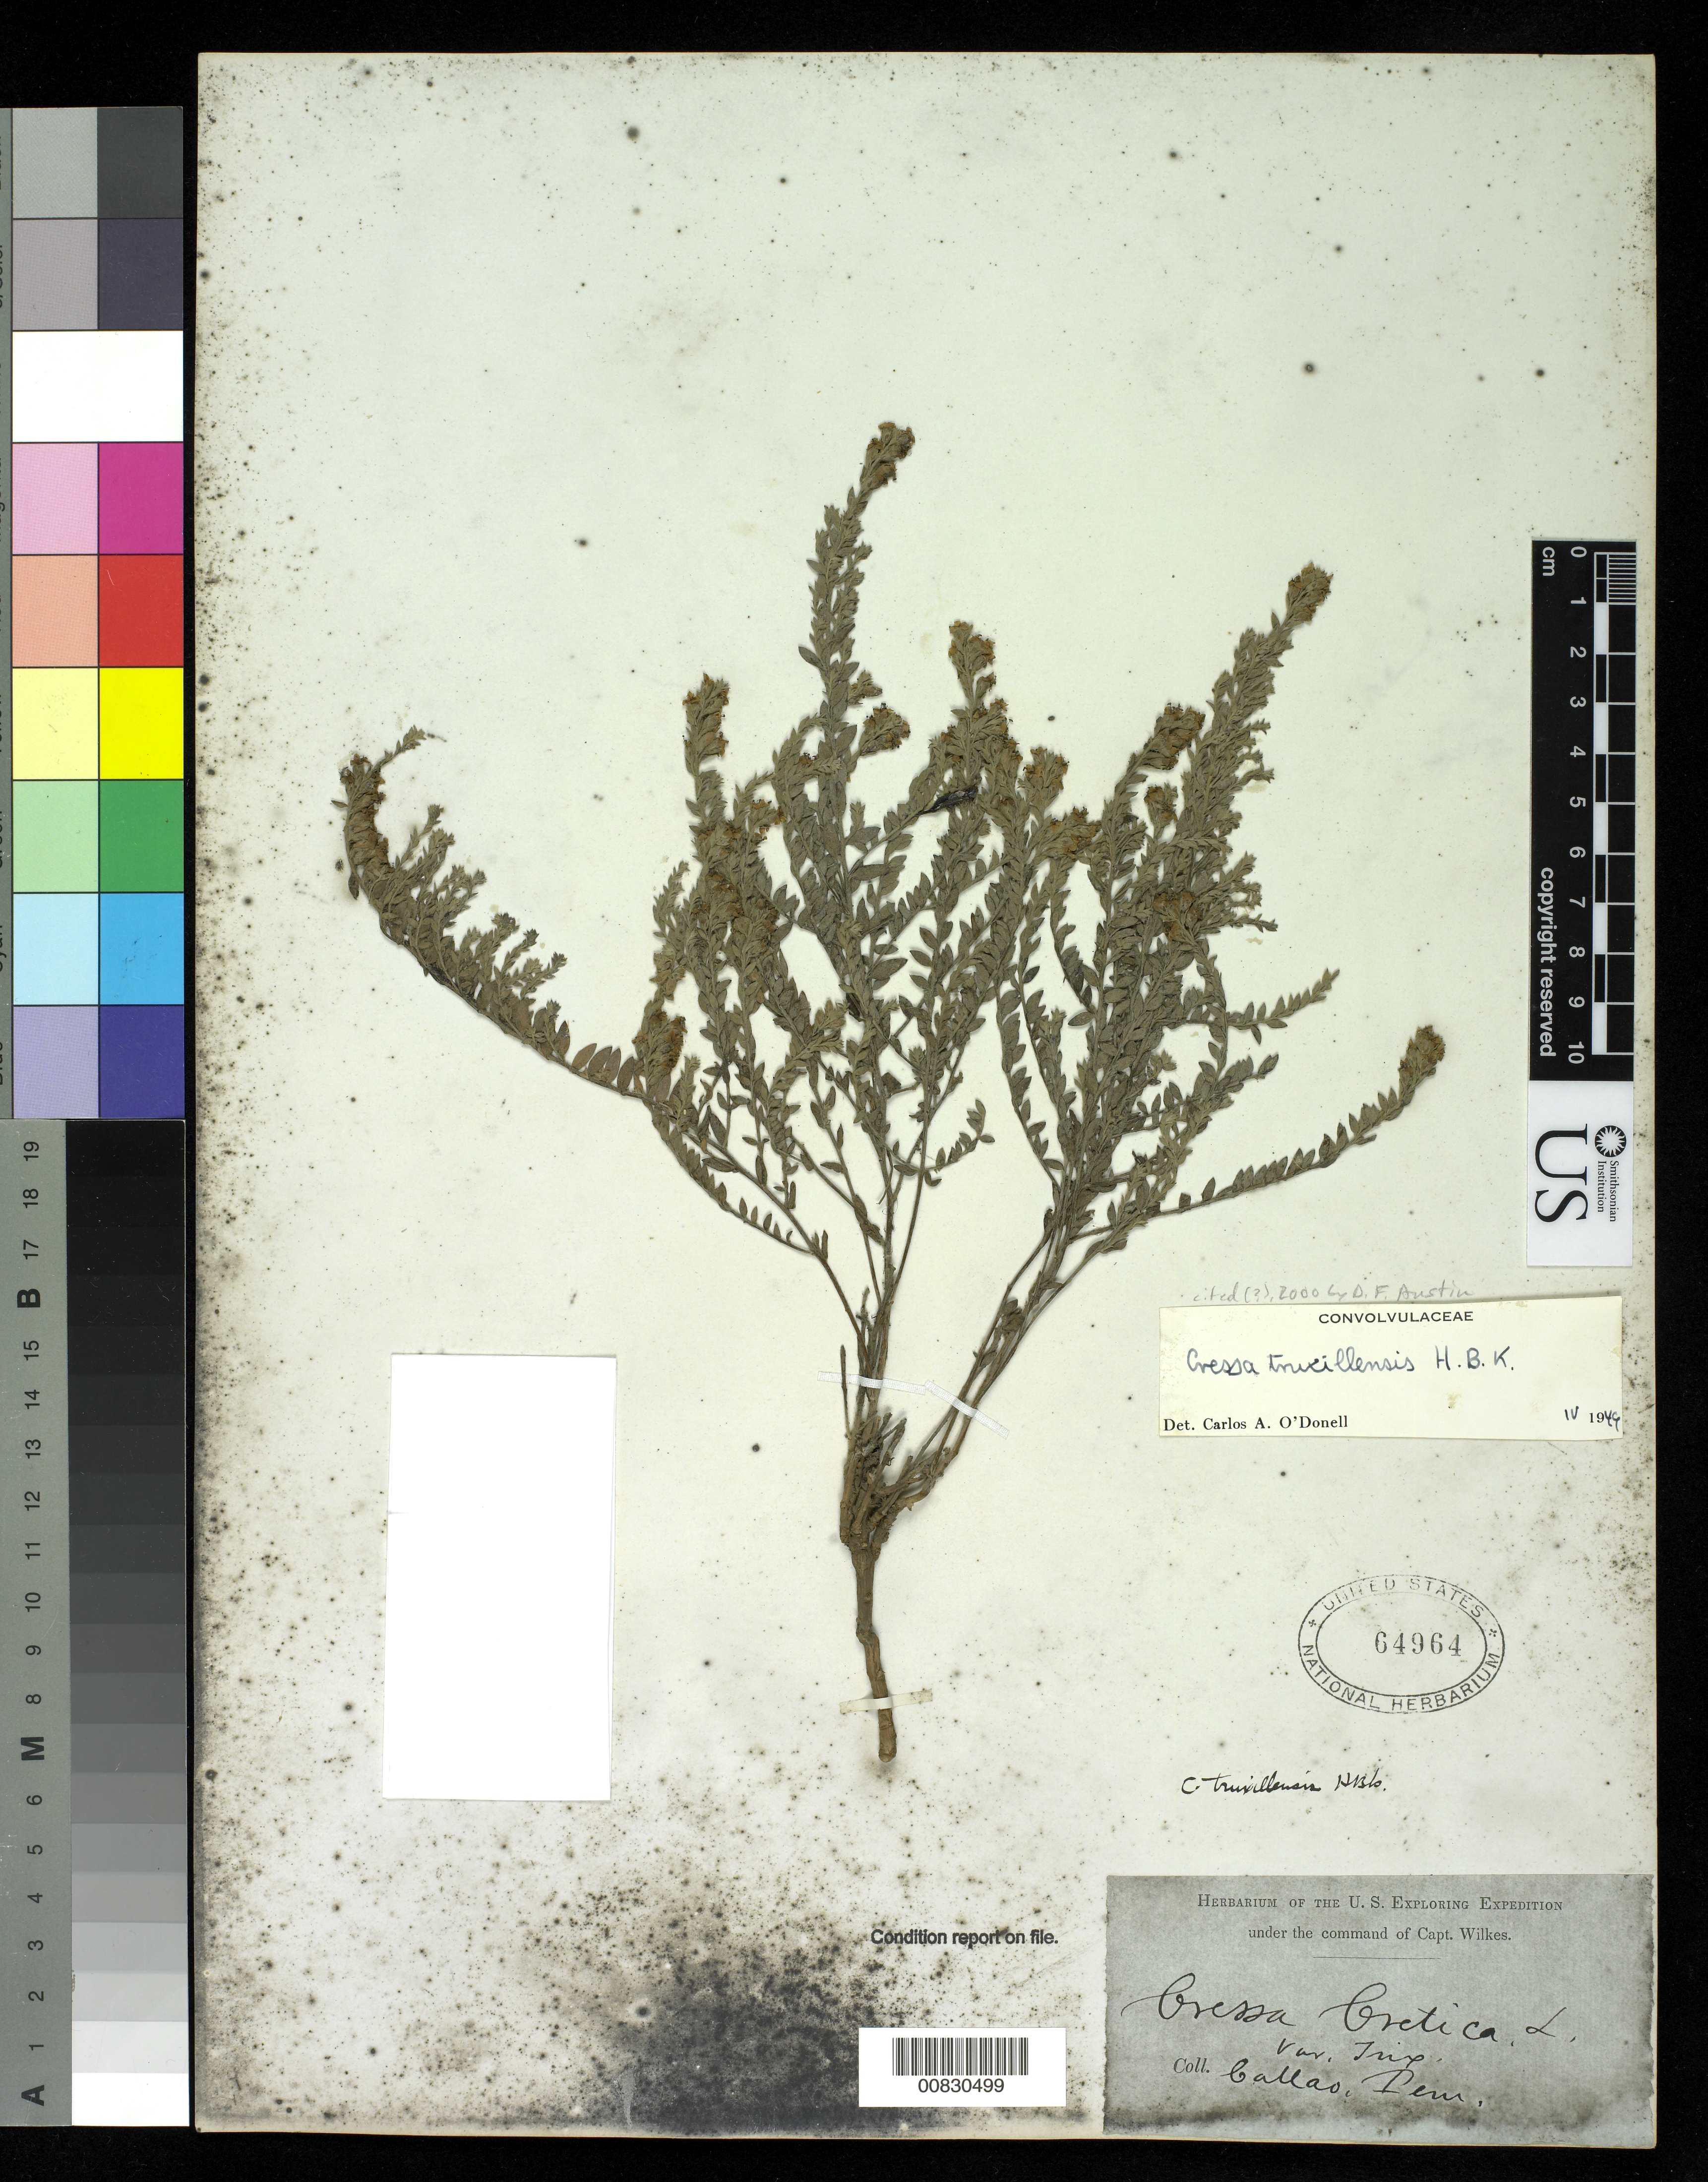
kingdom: Plantae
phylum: Tracheophyta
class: Magnoliopsida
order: Solanales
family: Convolvulaceae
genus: Cressa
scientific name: Cressa truxillensis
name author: Kunth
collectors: Wilkes Explor. Exped.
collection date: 1838/1842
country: Peru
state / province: Callao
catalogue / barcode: US 64964